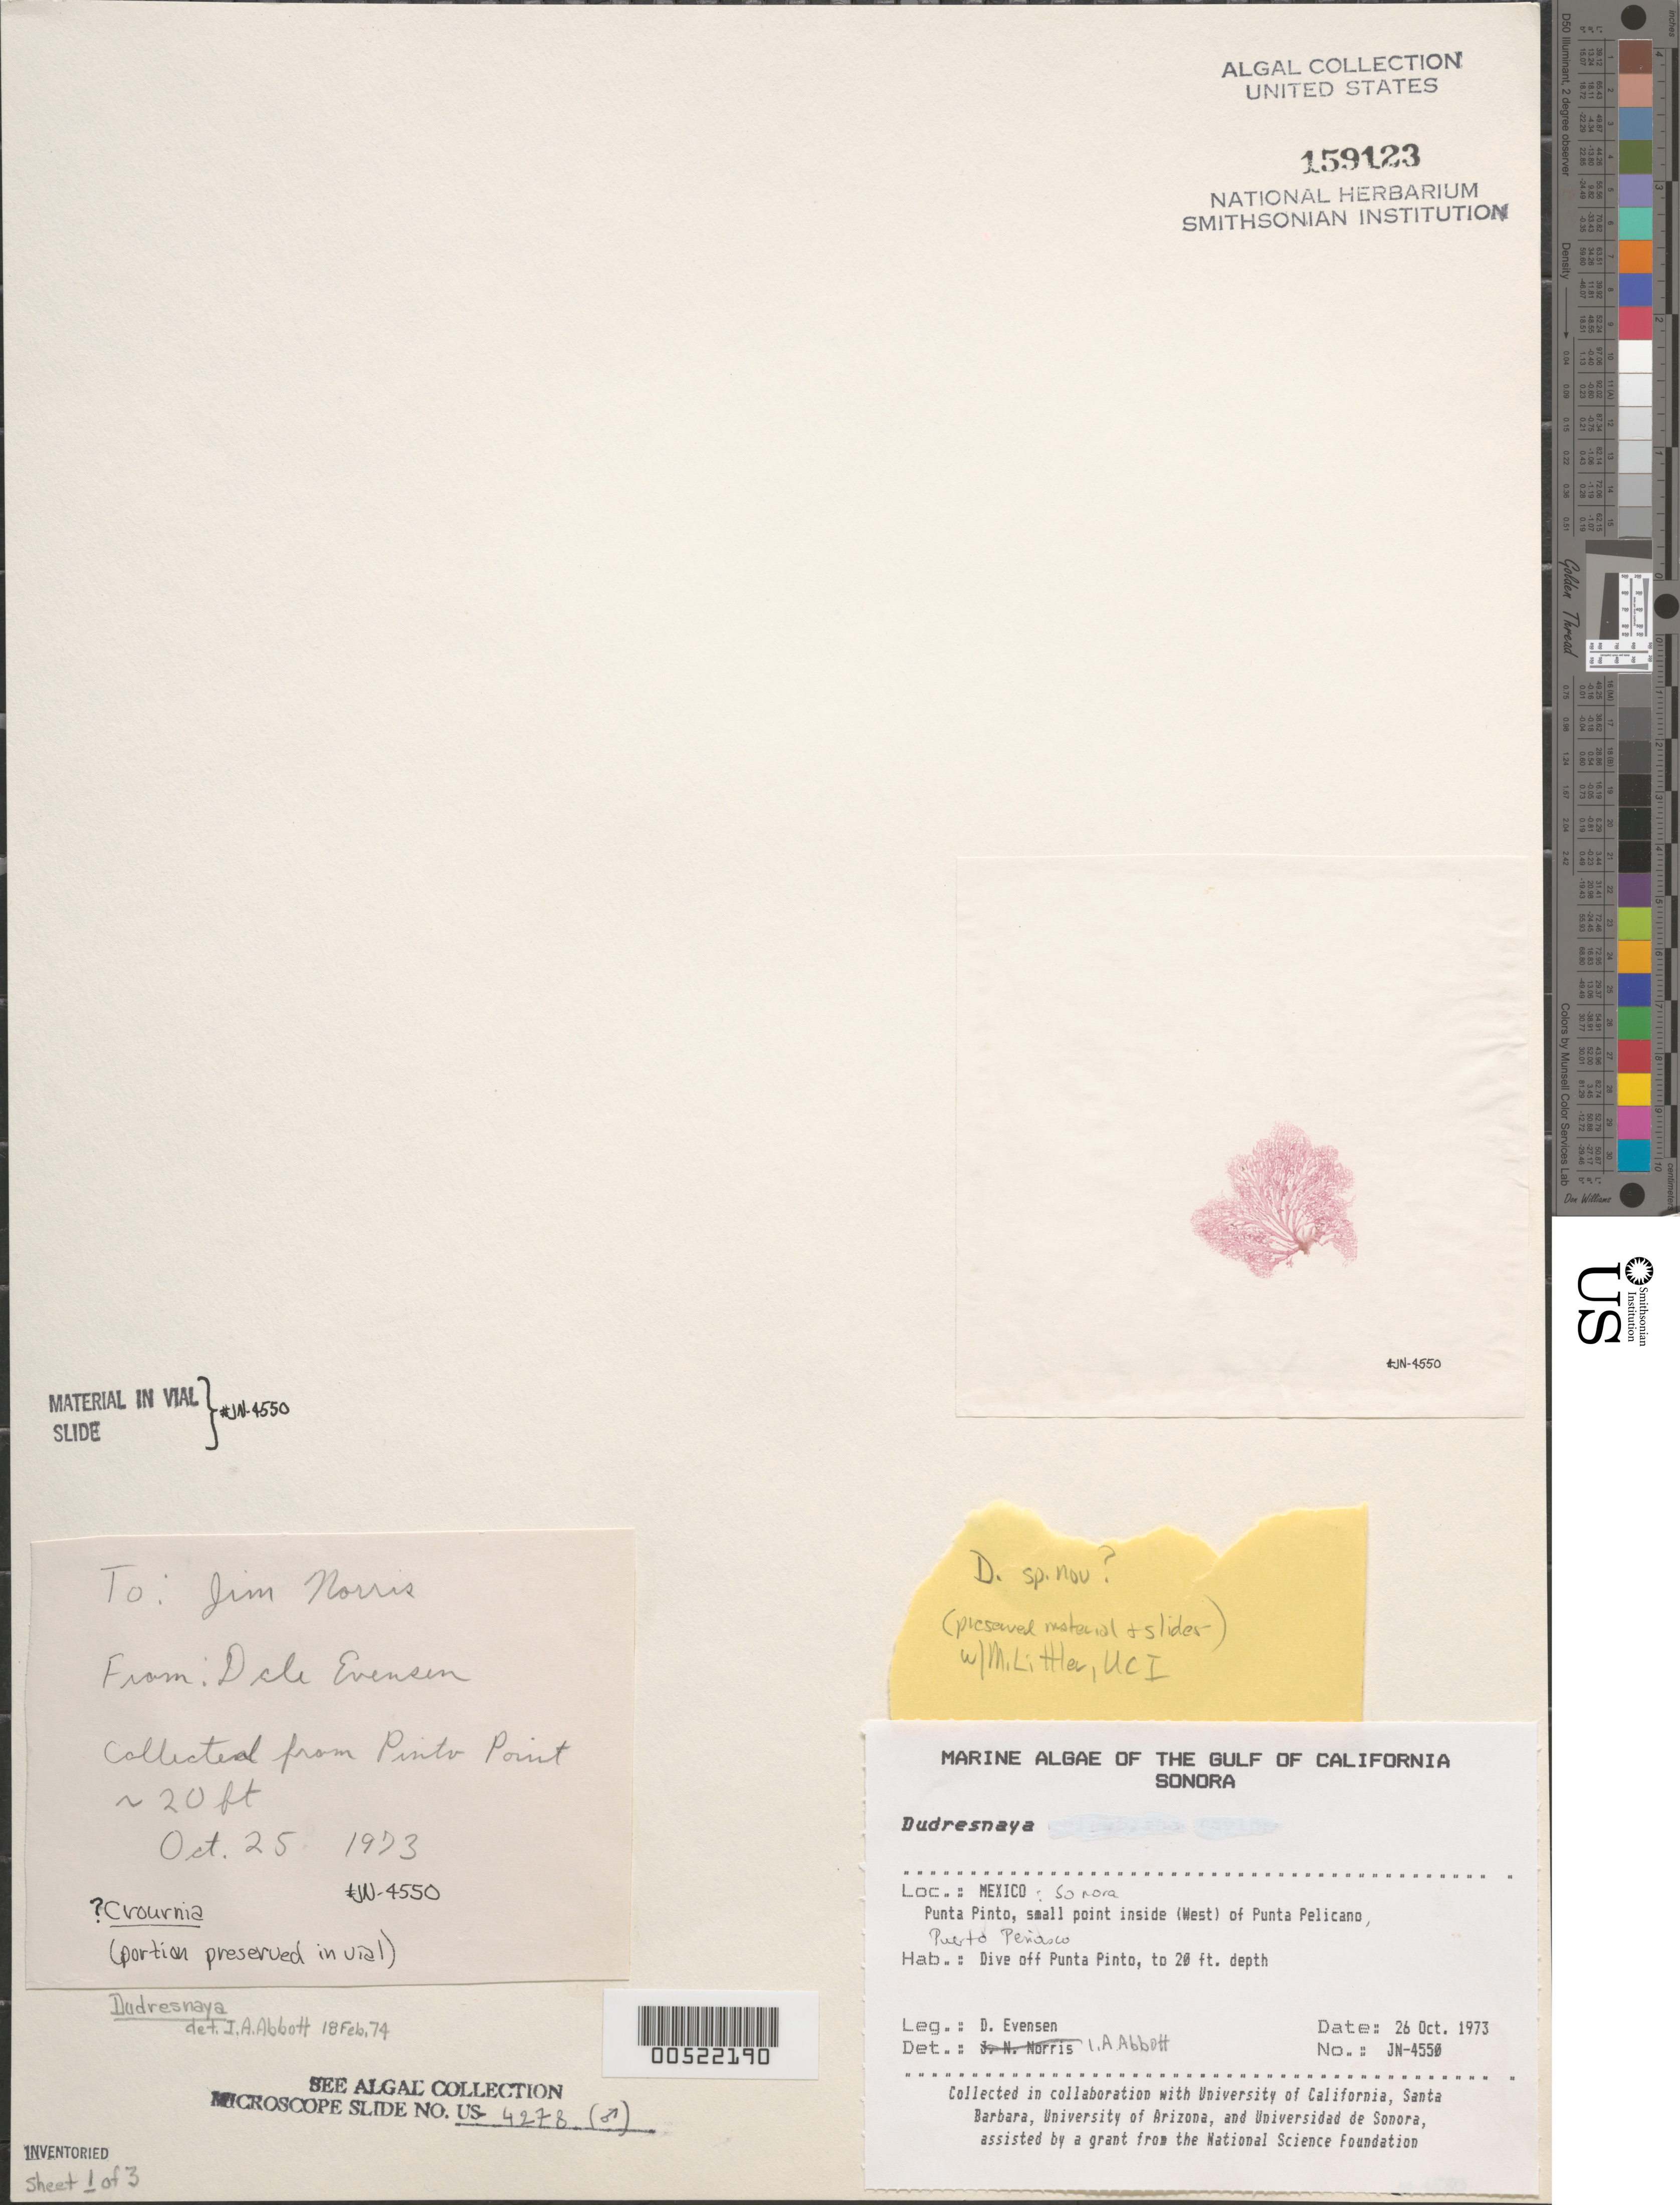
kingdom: Plantae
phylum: Rhodophyta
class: Florideophyceae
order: Gigartinales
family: Dumontiaceae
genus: Dudresnaya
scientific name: Dudresnaya sp.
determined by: Abbott, Isabella A.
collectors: D. Evensen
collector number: JN-4550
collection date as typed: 26 Oct 1973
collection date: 1973-10-26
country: Mexico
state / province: Sonora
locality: Punta pinto, punta pelicano, puerto penasco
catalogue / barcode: US 159123